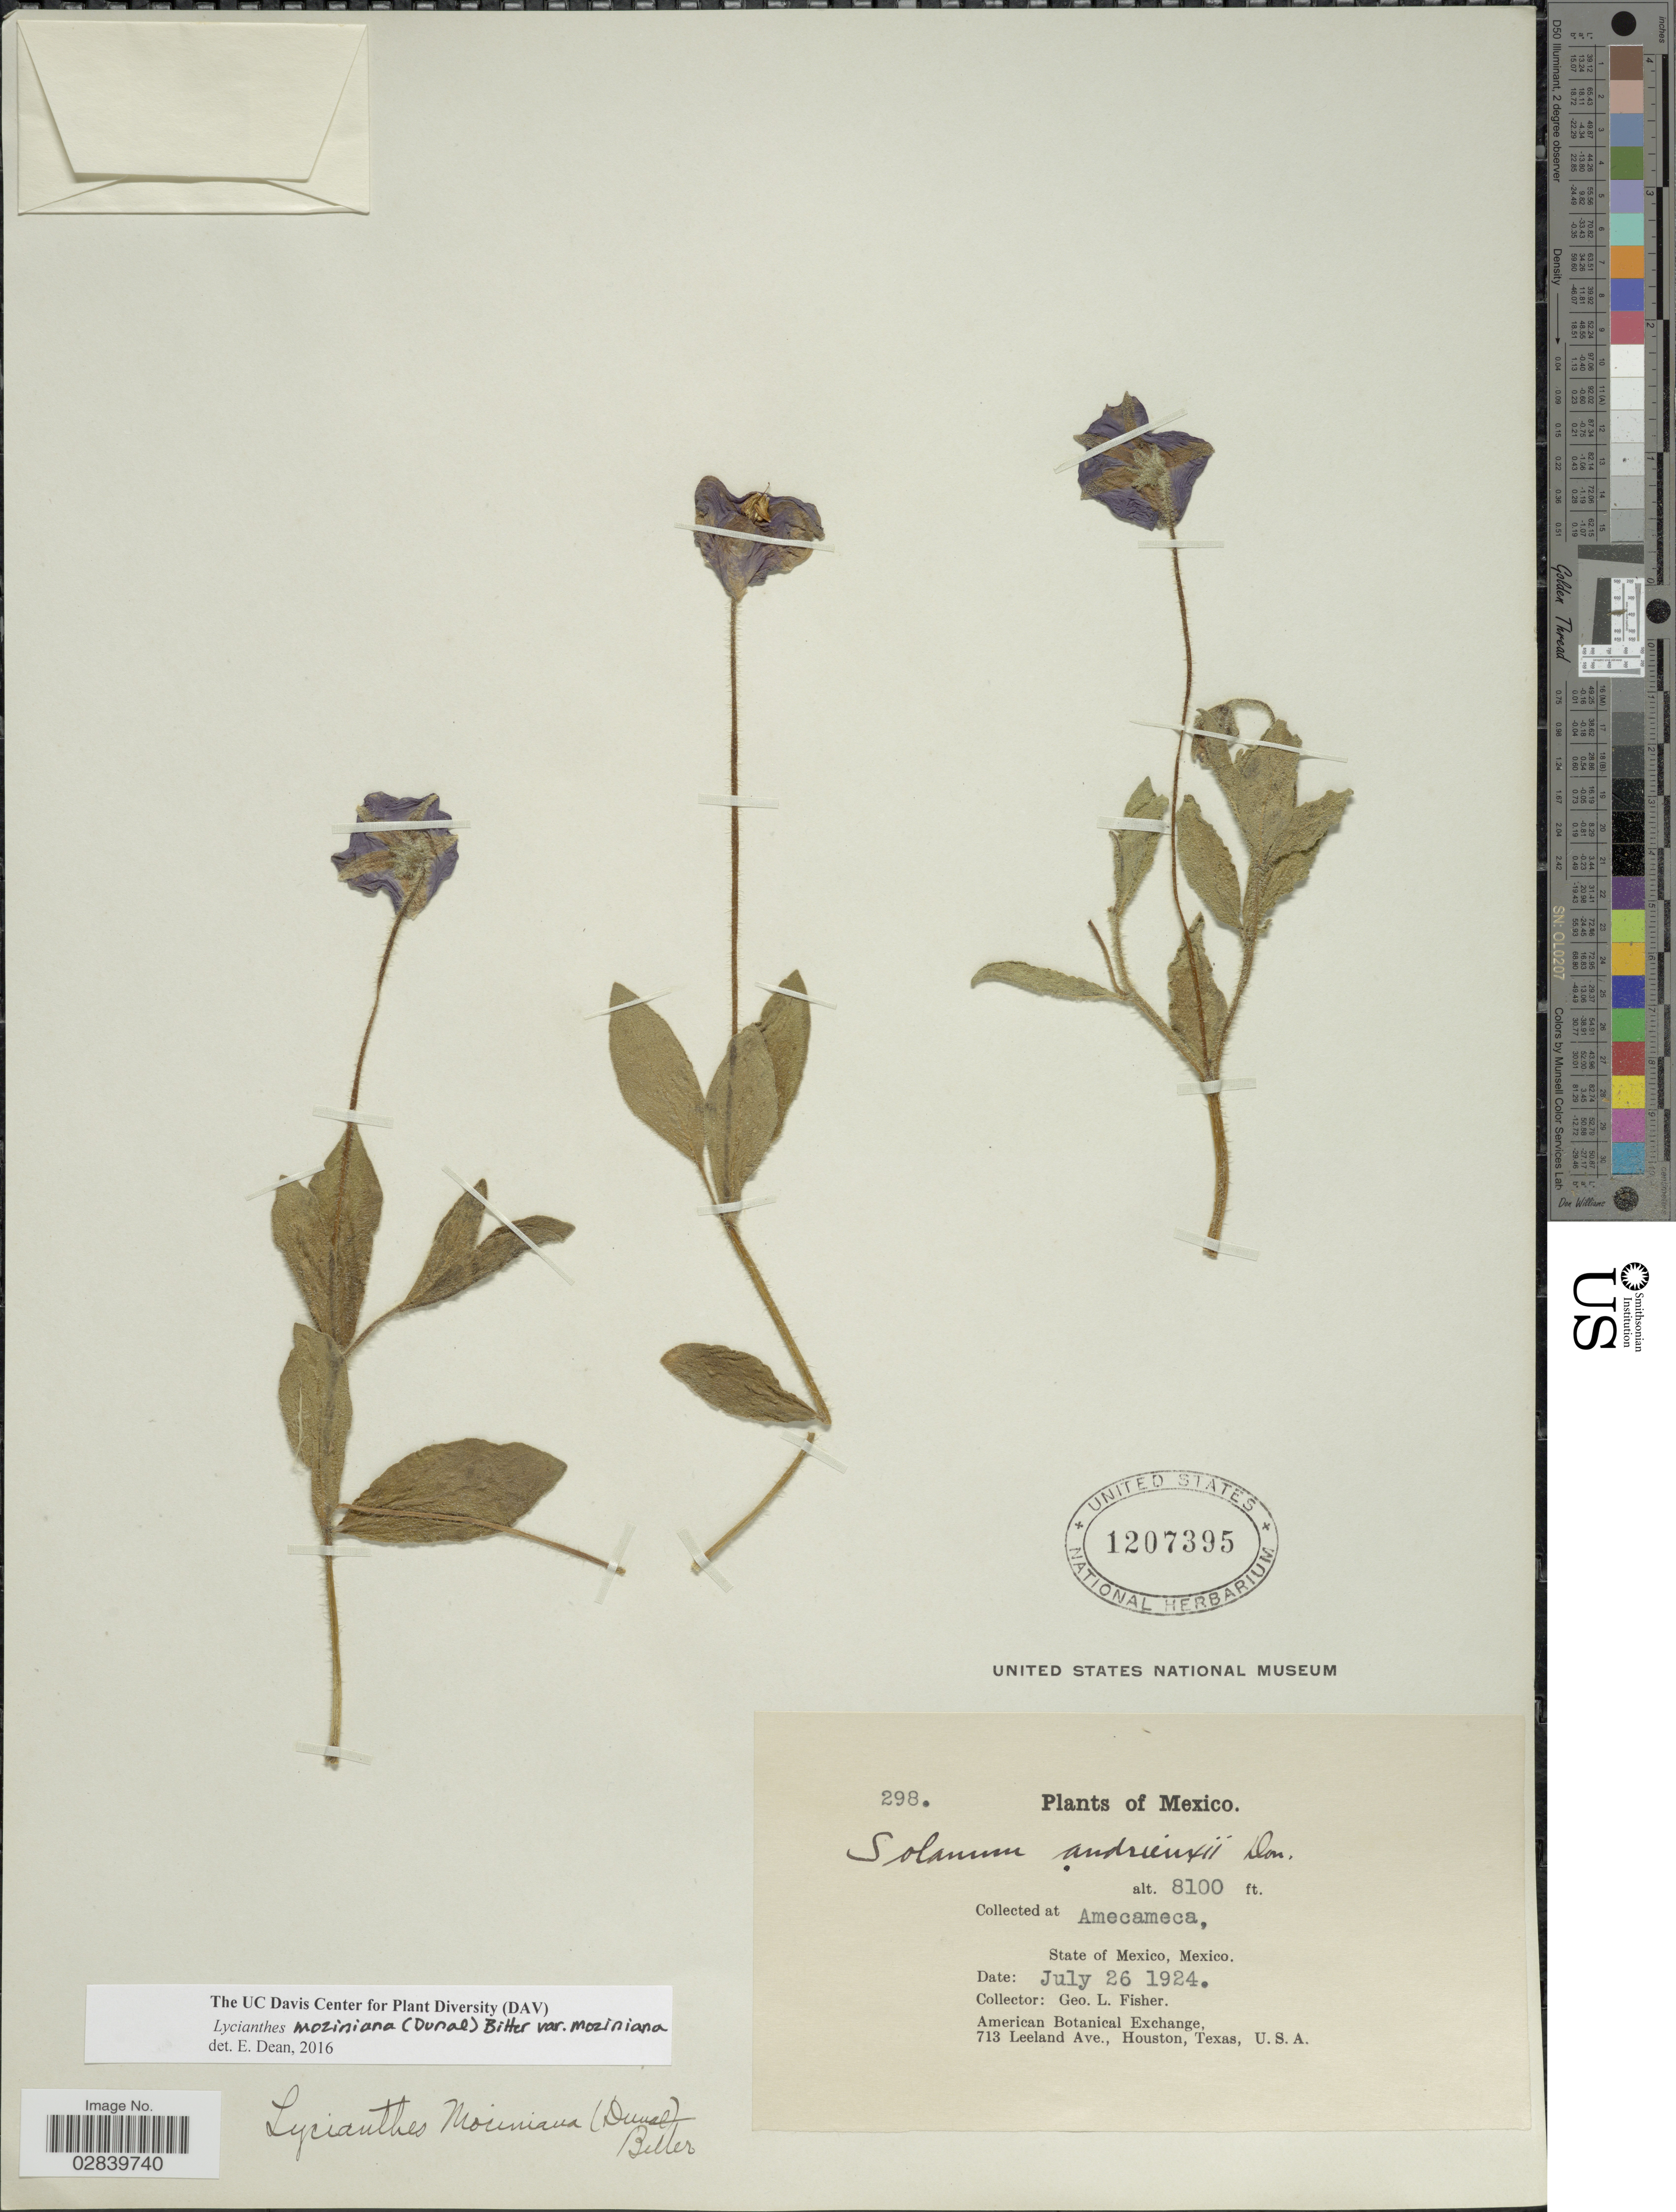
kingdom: Plantae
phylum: Tracheophyta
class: Magnoliopsida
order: Solanales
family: Solanaceae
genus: Lycianthes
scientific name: Lycianthes moziniana var. oaxacana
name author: E. Dean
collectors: G. L. Fisher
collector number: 298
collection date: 1924-07-26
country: Mexico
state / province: México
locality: Amecameca.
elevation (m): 2469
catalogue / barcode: US 1207395